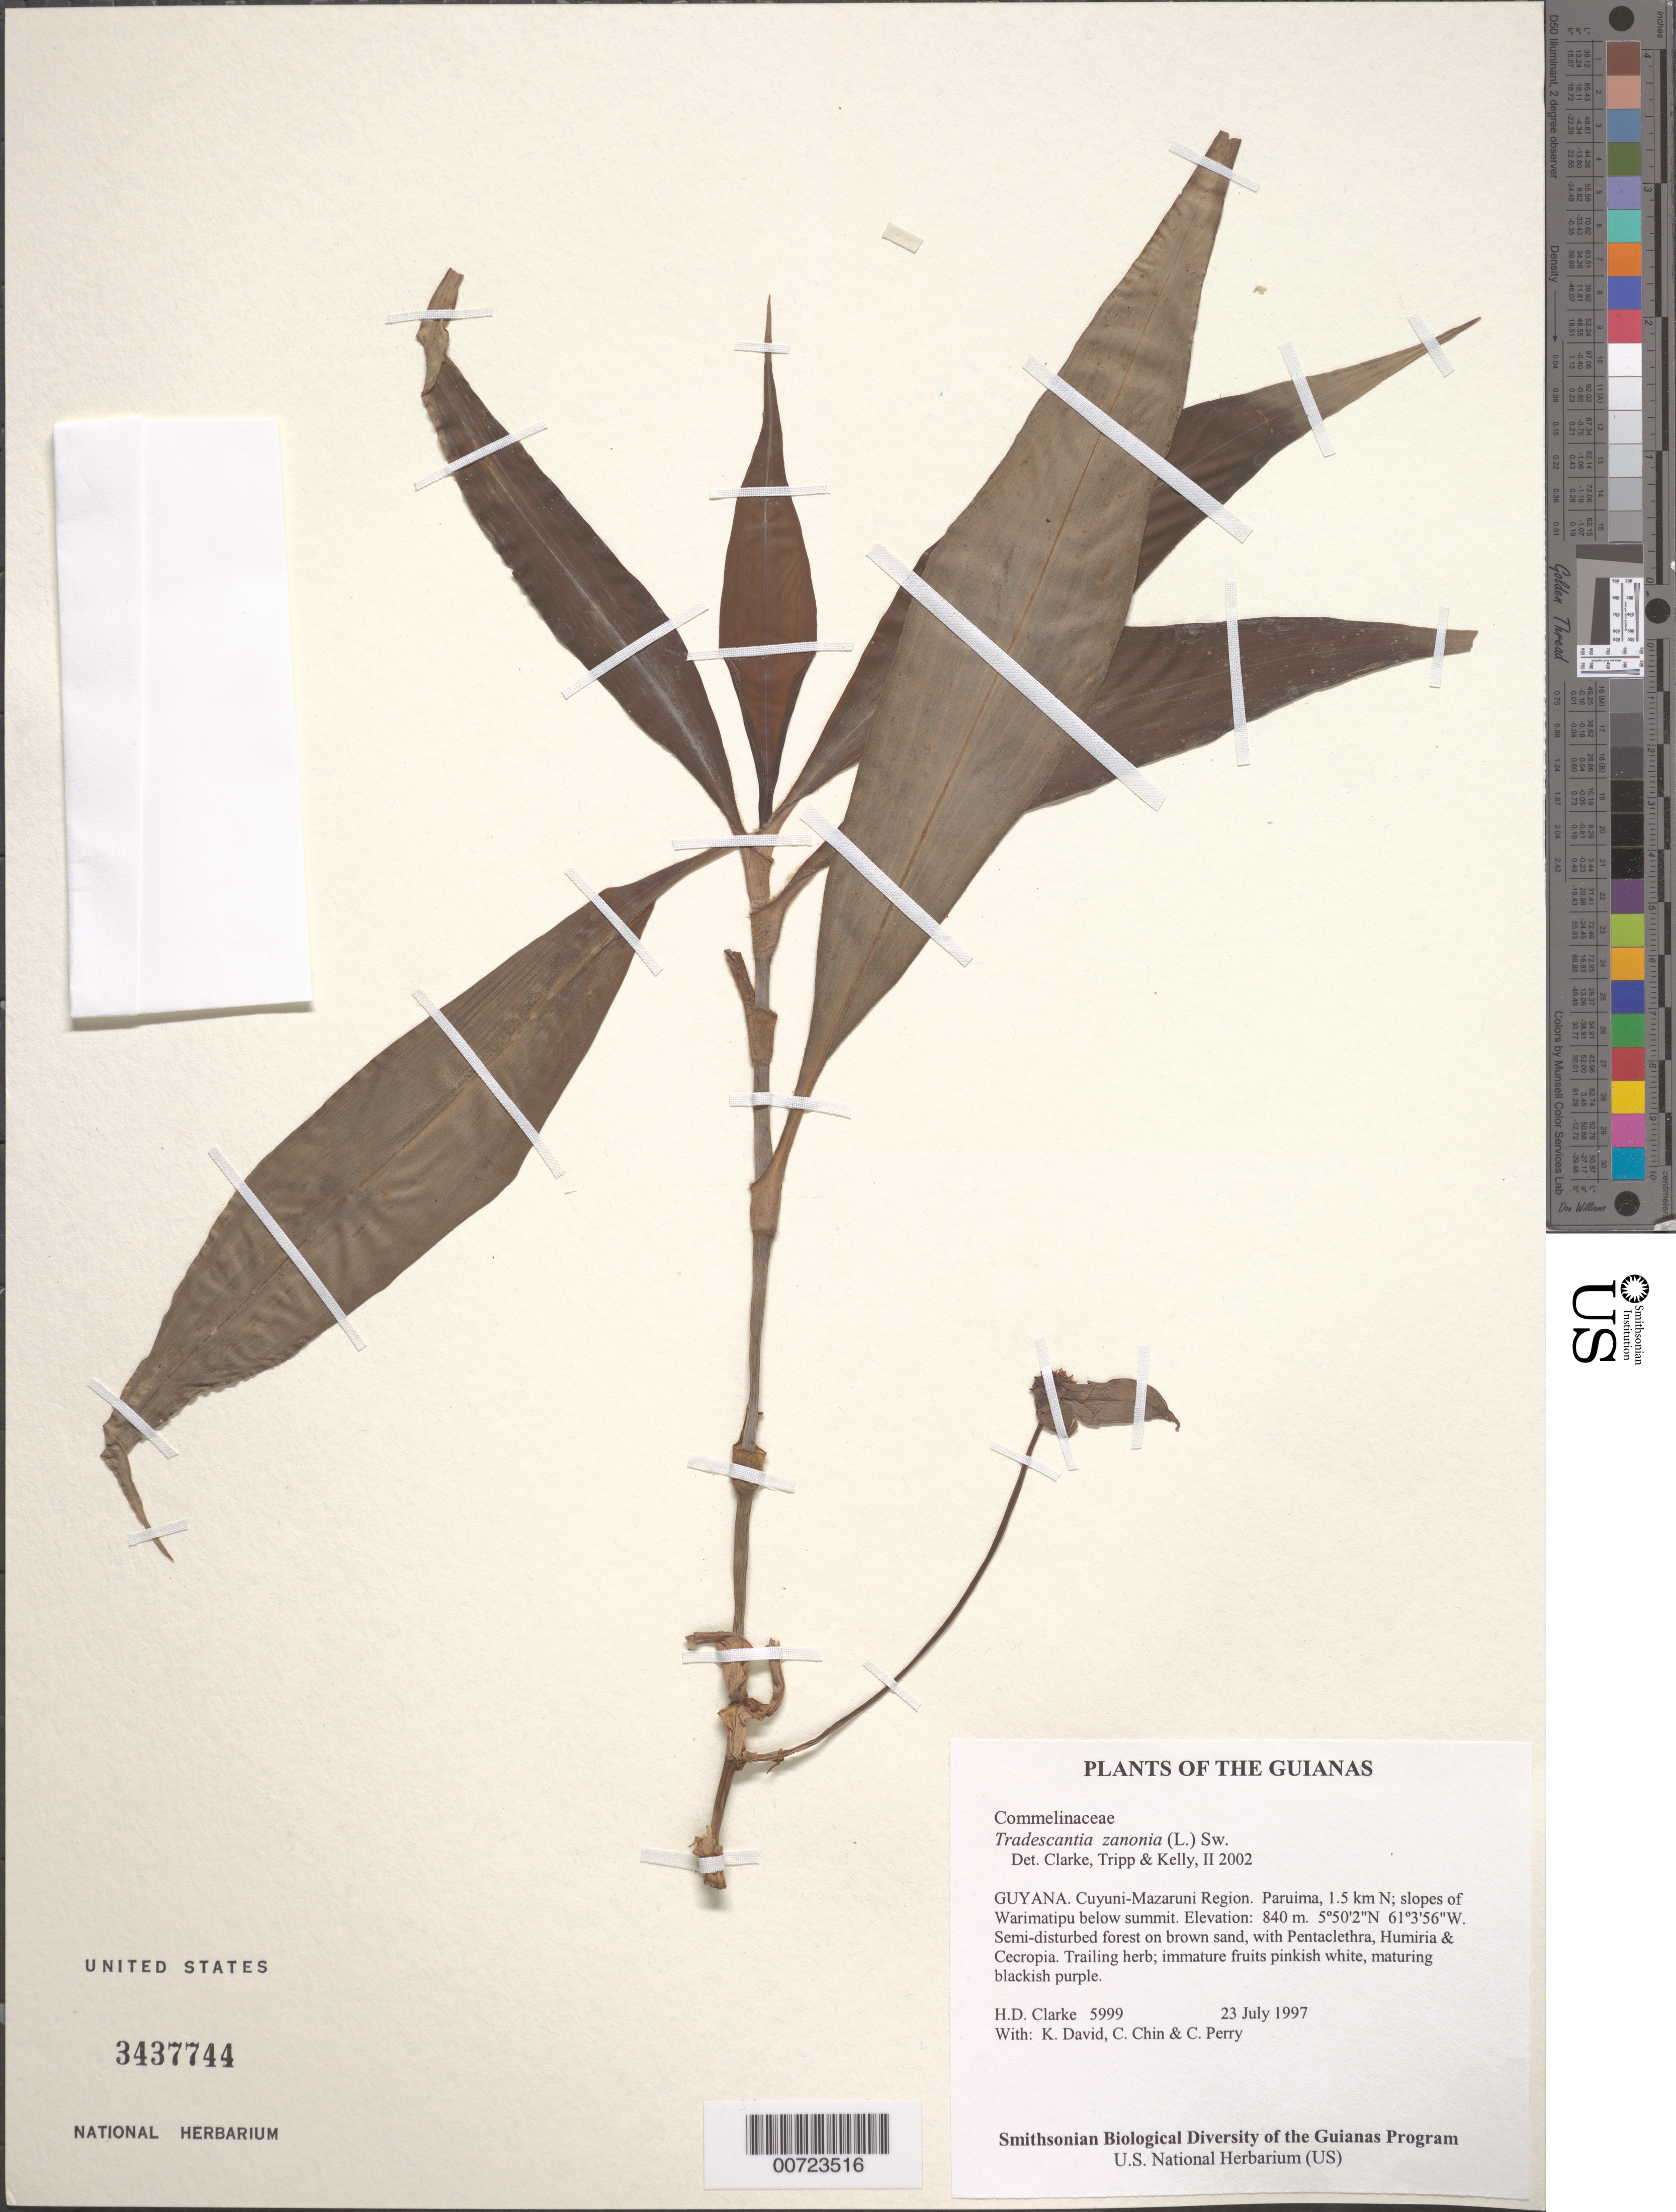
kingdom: Plantae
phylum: Tracheophyta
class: Liliopsida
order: Commelinales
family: Commelinaceae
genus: Tradescantia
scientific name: Tradescantia zanonia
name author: (L.) Sw.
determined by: Faden, Robert B., (US), Smithsonian Institution - National Museum of Natural History (UNITED STATES)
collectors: H. D. Clarke, K. David, C. Chin & C. Perry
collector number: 5999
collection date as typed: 23 July 1997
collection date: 1997-07-23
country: Guyana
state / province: Cuyuni-Mazaruni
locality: Paruima, 1.5 km N; slopes of Warimatipu below summit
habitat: Semi-disturbed forest on brown sand, with Pentaclethra, Humiria & Cecropia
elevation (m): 840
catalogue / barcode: US 3437744